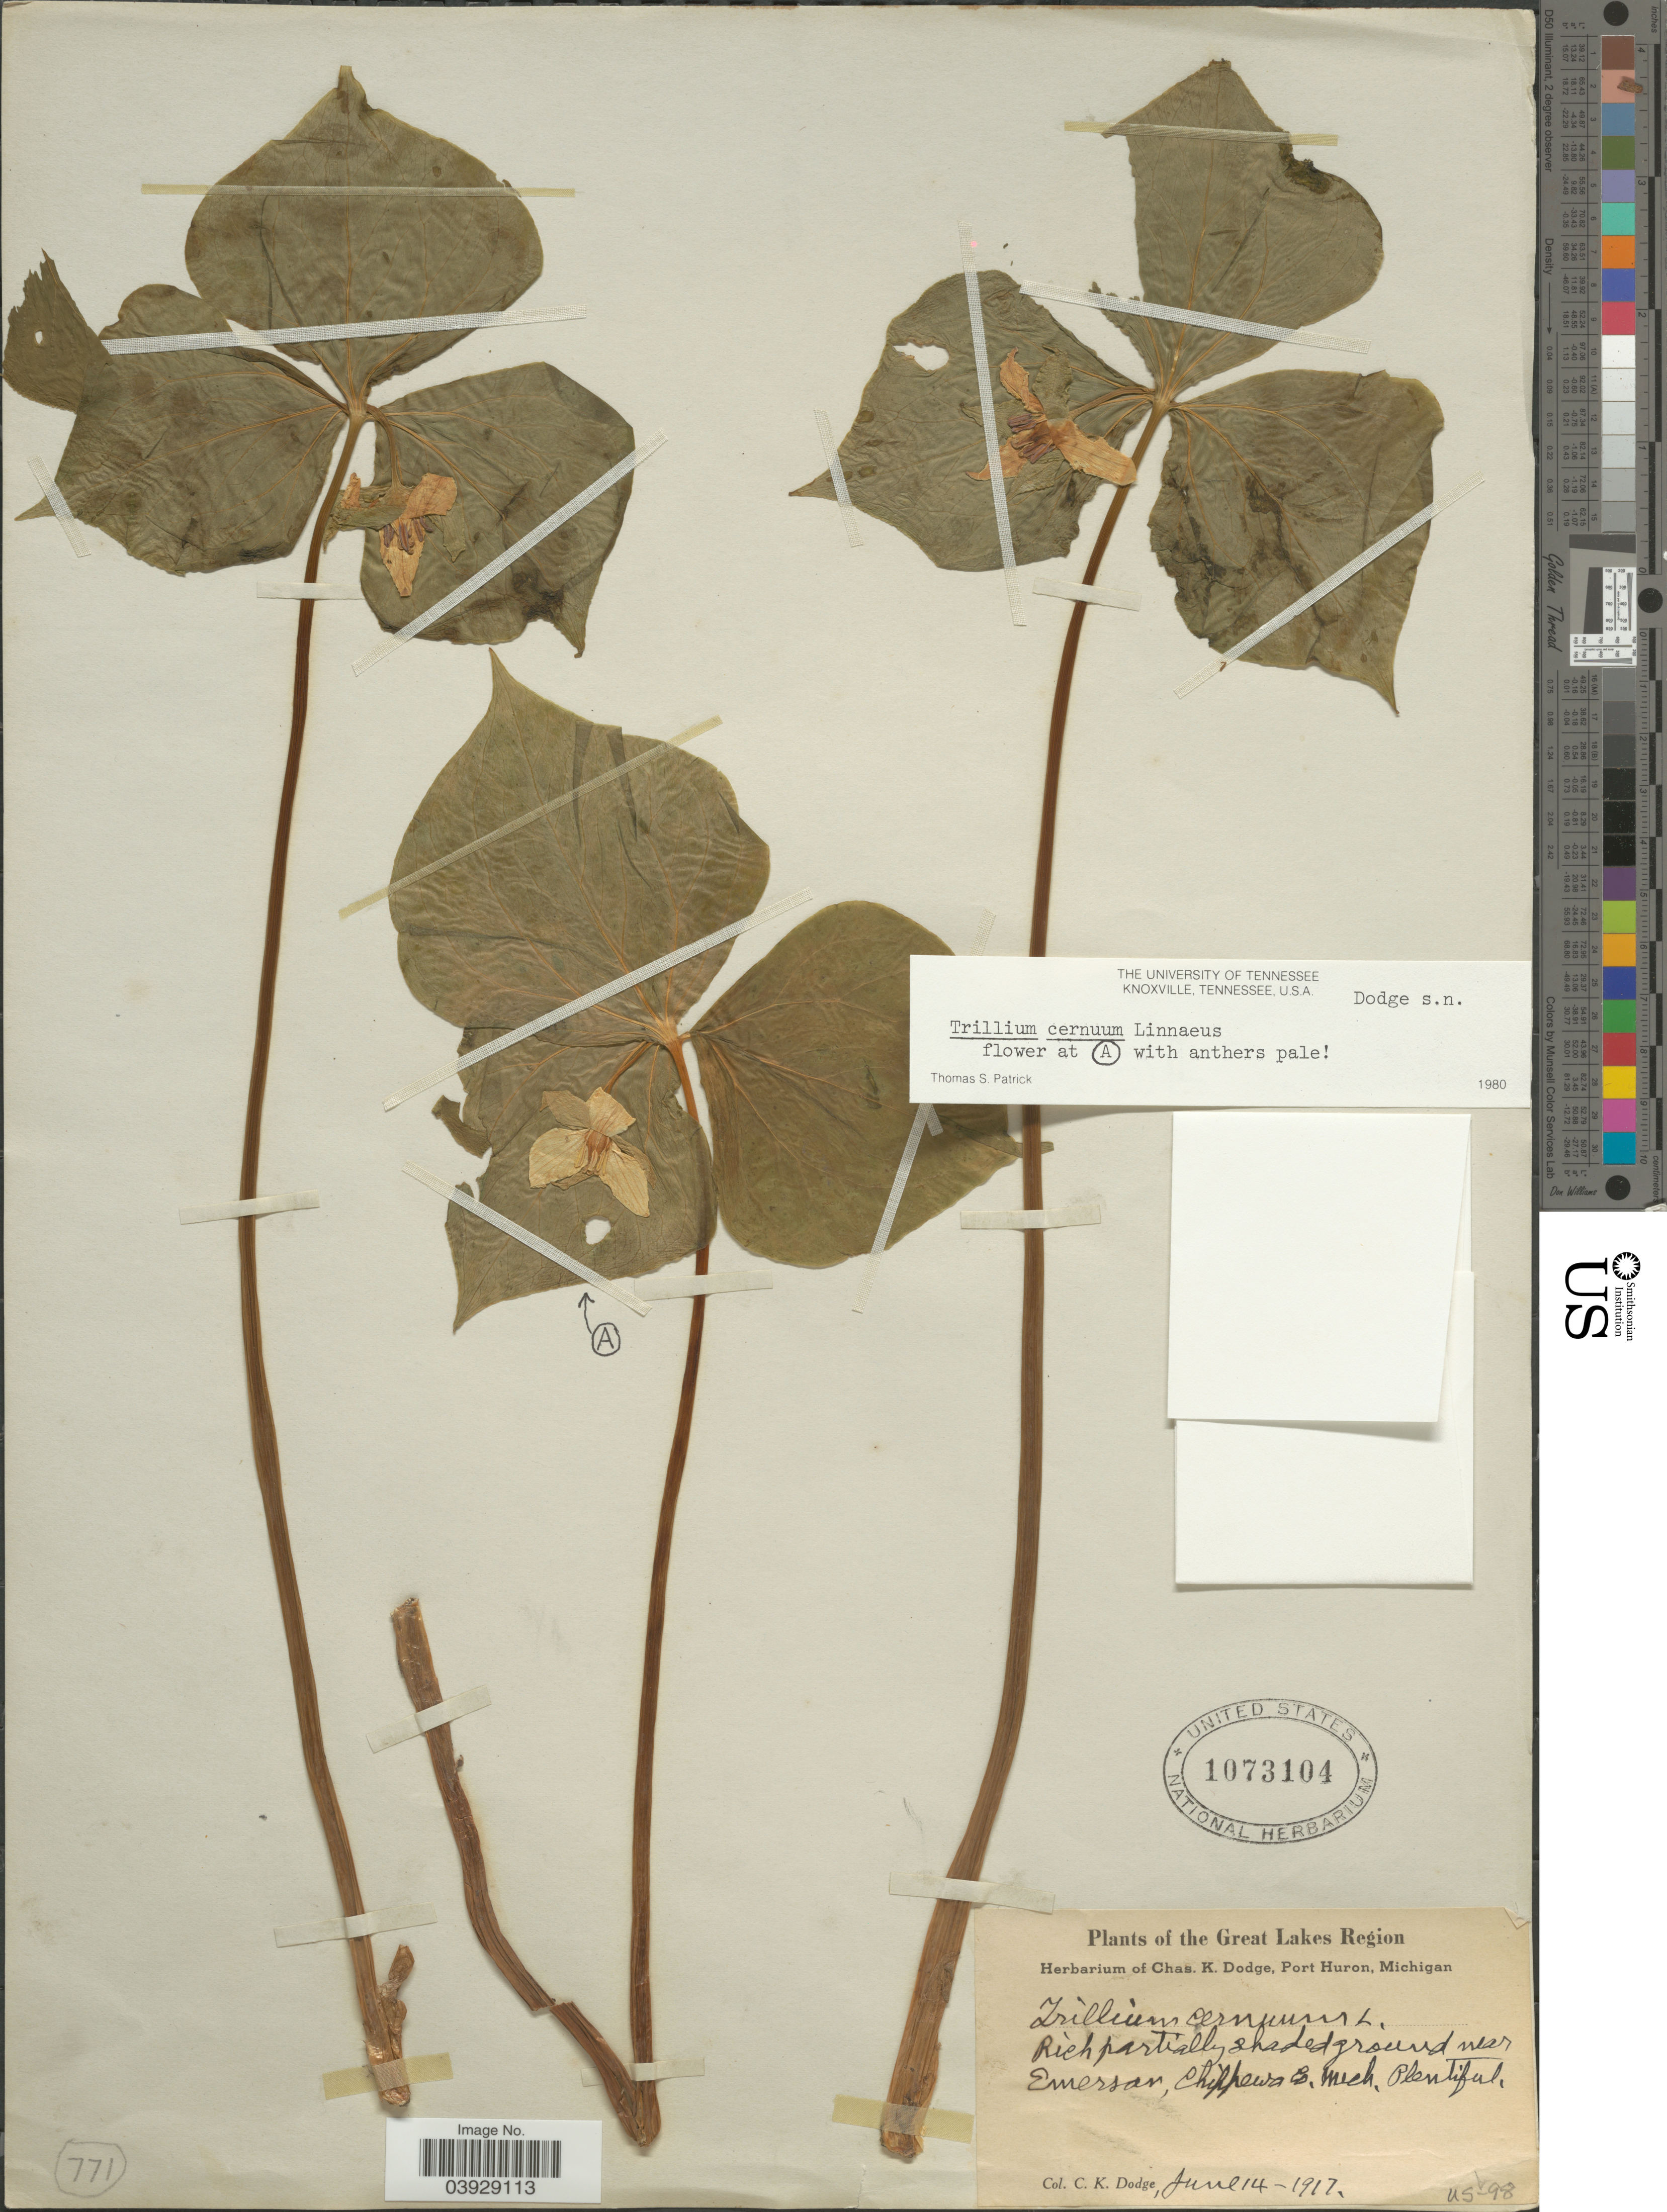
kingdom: Plantae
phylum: Tracheophyta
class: Liliopsida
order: Liliales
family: Melanthiaceae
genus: Trillium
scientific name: Trillium cernuum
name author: L.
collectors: C. Dodge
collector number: US-98?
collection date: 1917-06-14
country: United States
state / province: Michigan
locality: Great Lakes Region. Rich partially shaded ground near Emerson, Chippewa Co.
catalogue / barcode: US 1073104